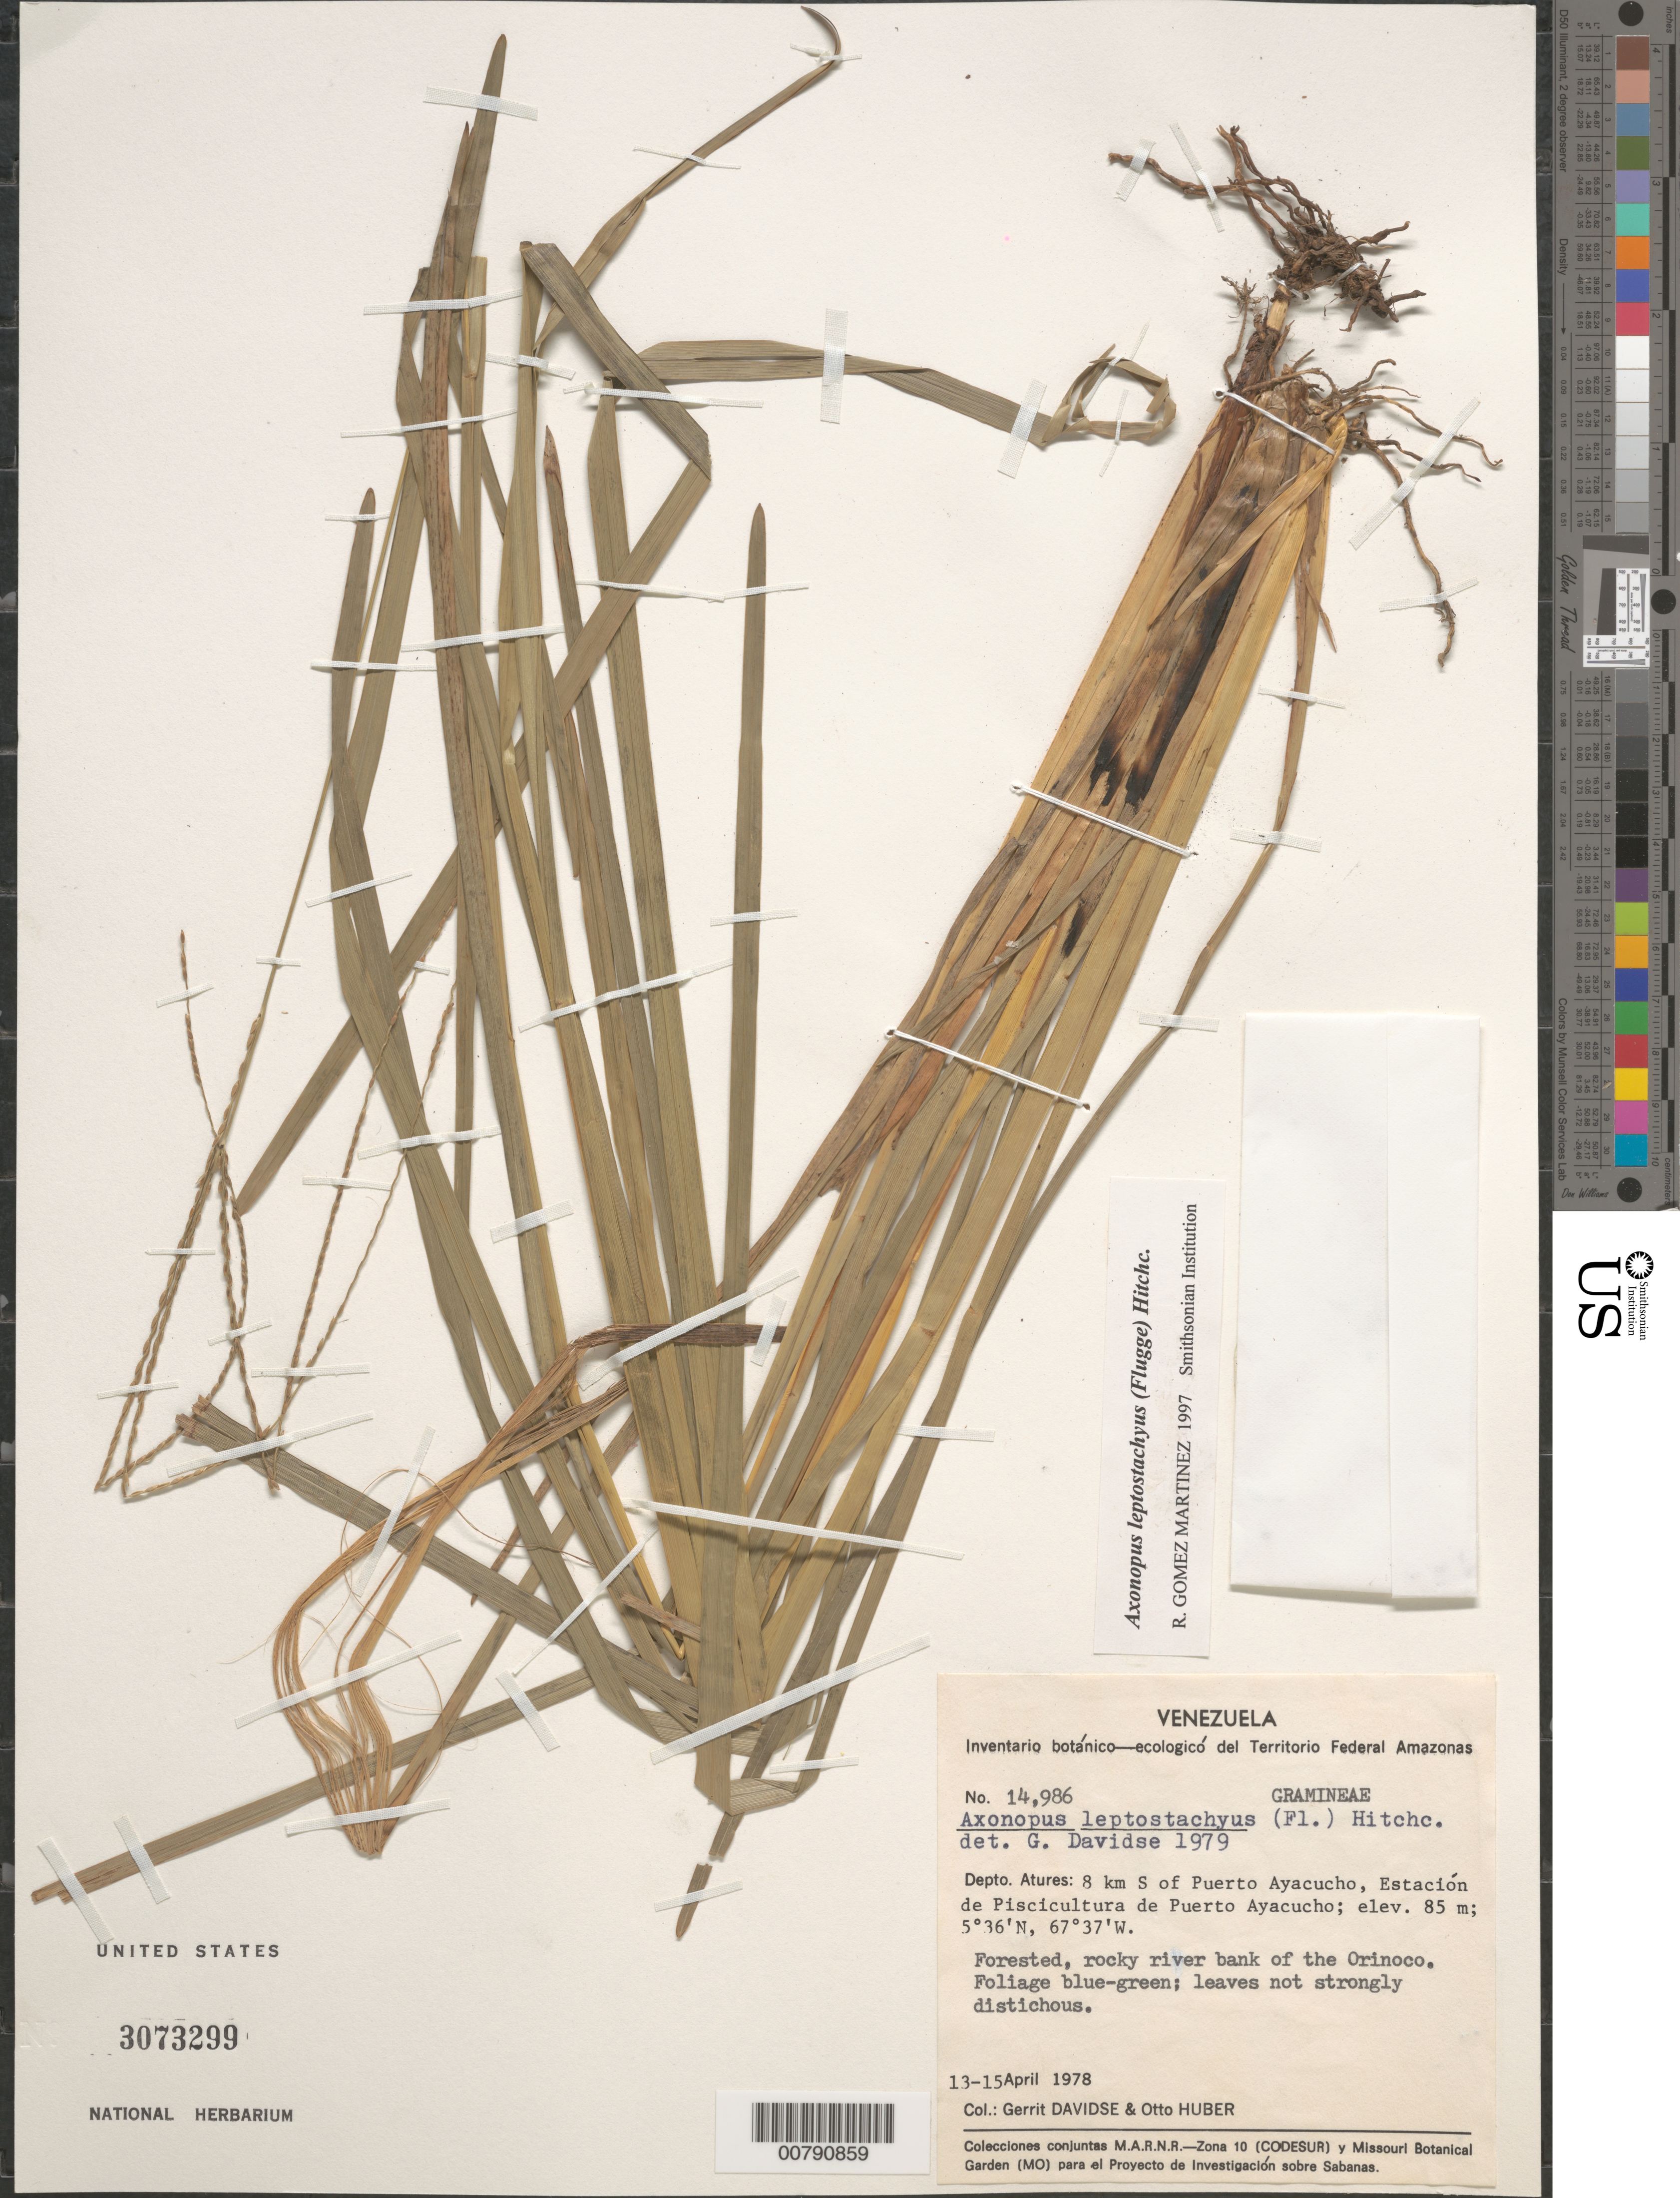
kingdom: Plantae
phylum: Tracheophyta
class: Liliopsida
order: Poales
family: Poaceae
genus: Axonopus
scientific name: Axonopus leptostachyus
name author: (Flüggé) Hitchc.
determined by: Gomez Martinez, R.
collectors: G. Davidse, O. Huber & S. S. Tillett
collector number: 14986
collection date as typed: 13-Apr-79 to 15-Apr-79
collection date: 1979-04-13/1979-04-15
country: Venezuela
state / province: Amazonas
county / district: Atures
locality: Puerto Ayacucho, 8 km S of, Estación de Piscicultura de Puerto Ayacucho, Río Orinoco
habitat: Forested rocky river bank of the rio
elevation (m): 85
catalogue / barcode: US 3073299